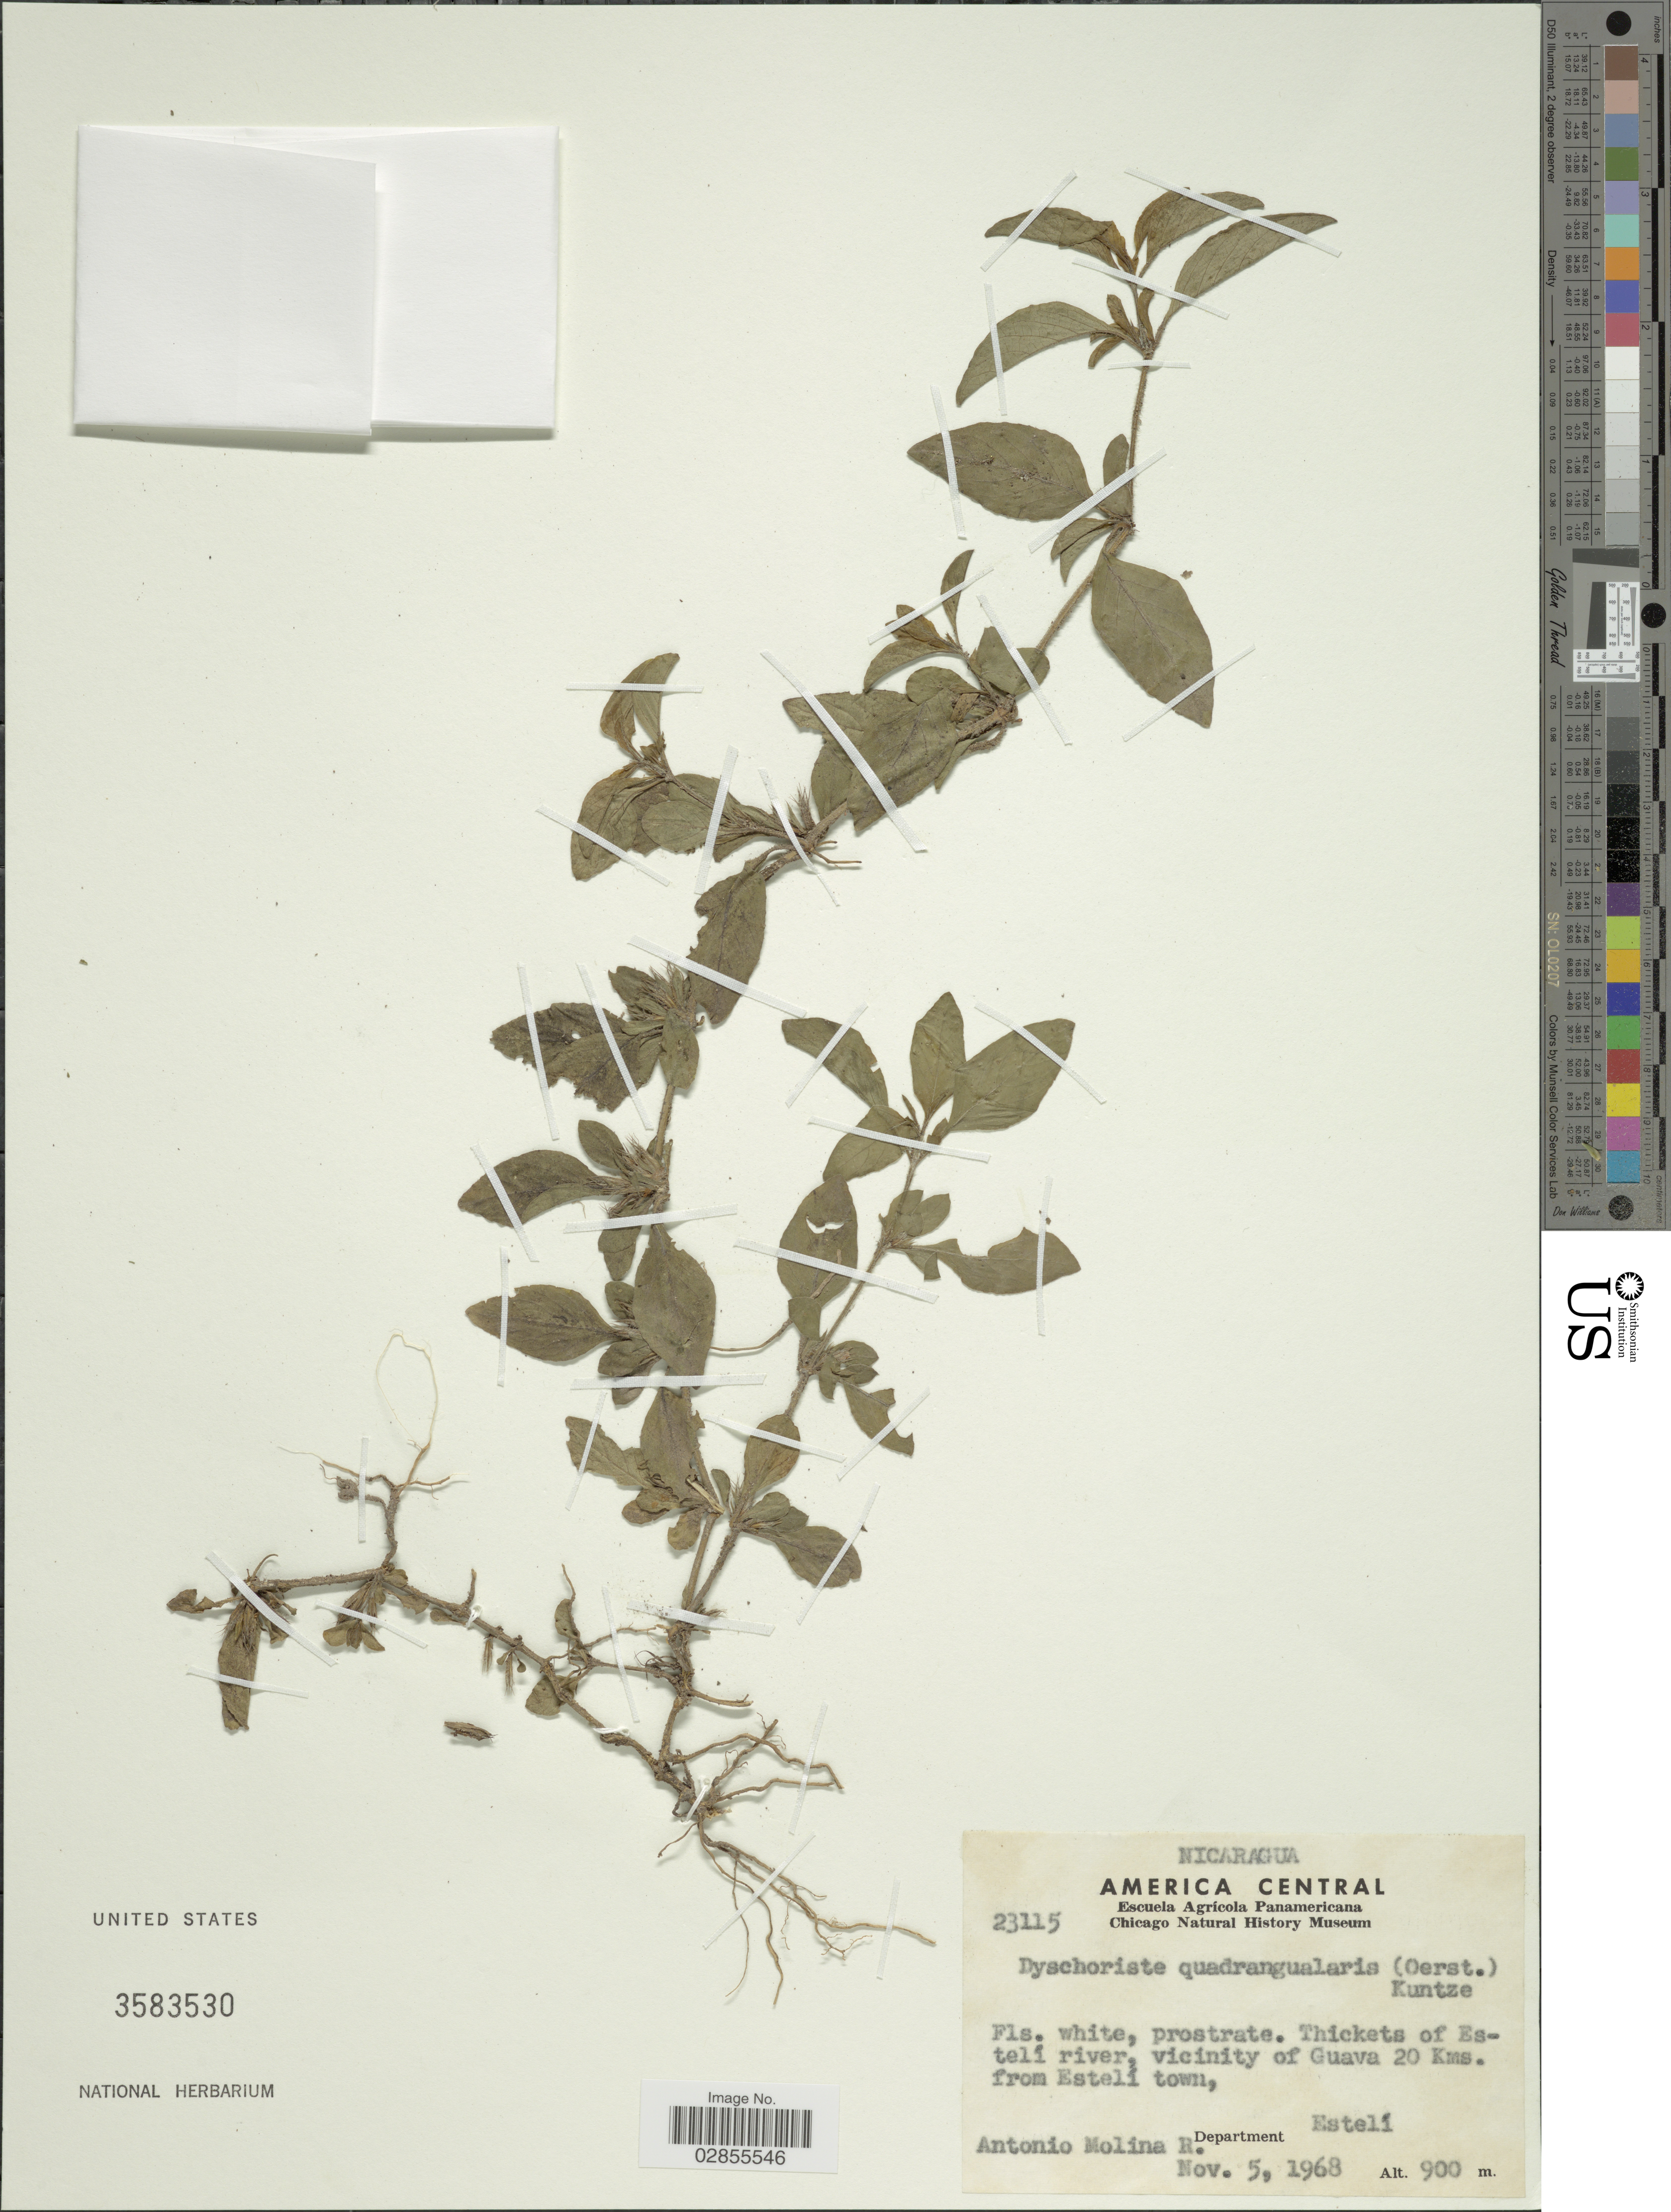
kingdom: Plantae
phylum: Tracheophyta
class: Magnoliopsida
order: Lamiales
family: Acanthaceae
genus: Dyschoriste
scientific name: Dyschoriste quadrangularis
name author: (Oerst.) Kuntze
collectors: A. Molina R.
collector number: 23115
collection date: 1968-11-05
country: Nicaragua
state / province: Esteli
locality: Thickets of Estelí river, vicinity of Guava 20 Kms. from Estelí town, Department Estelí.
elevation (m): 900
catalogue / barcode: US 3583530